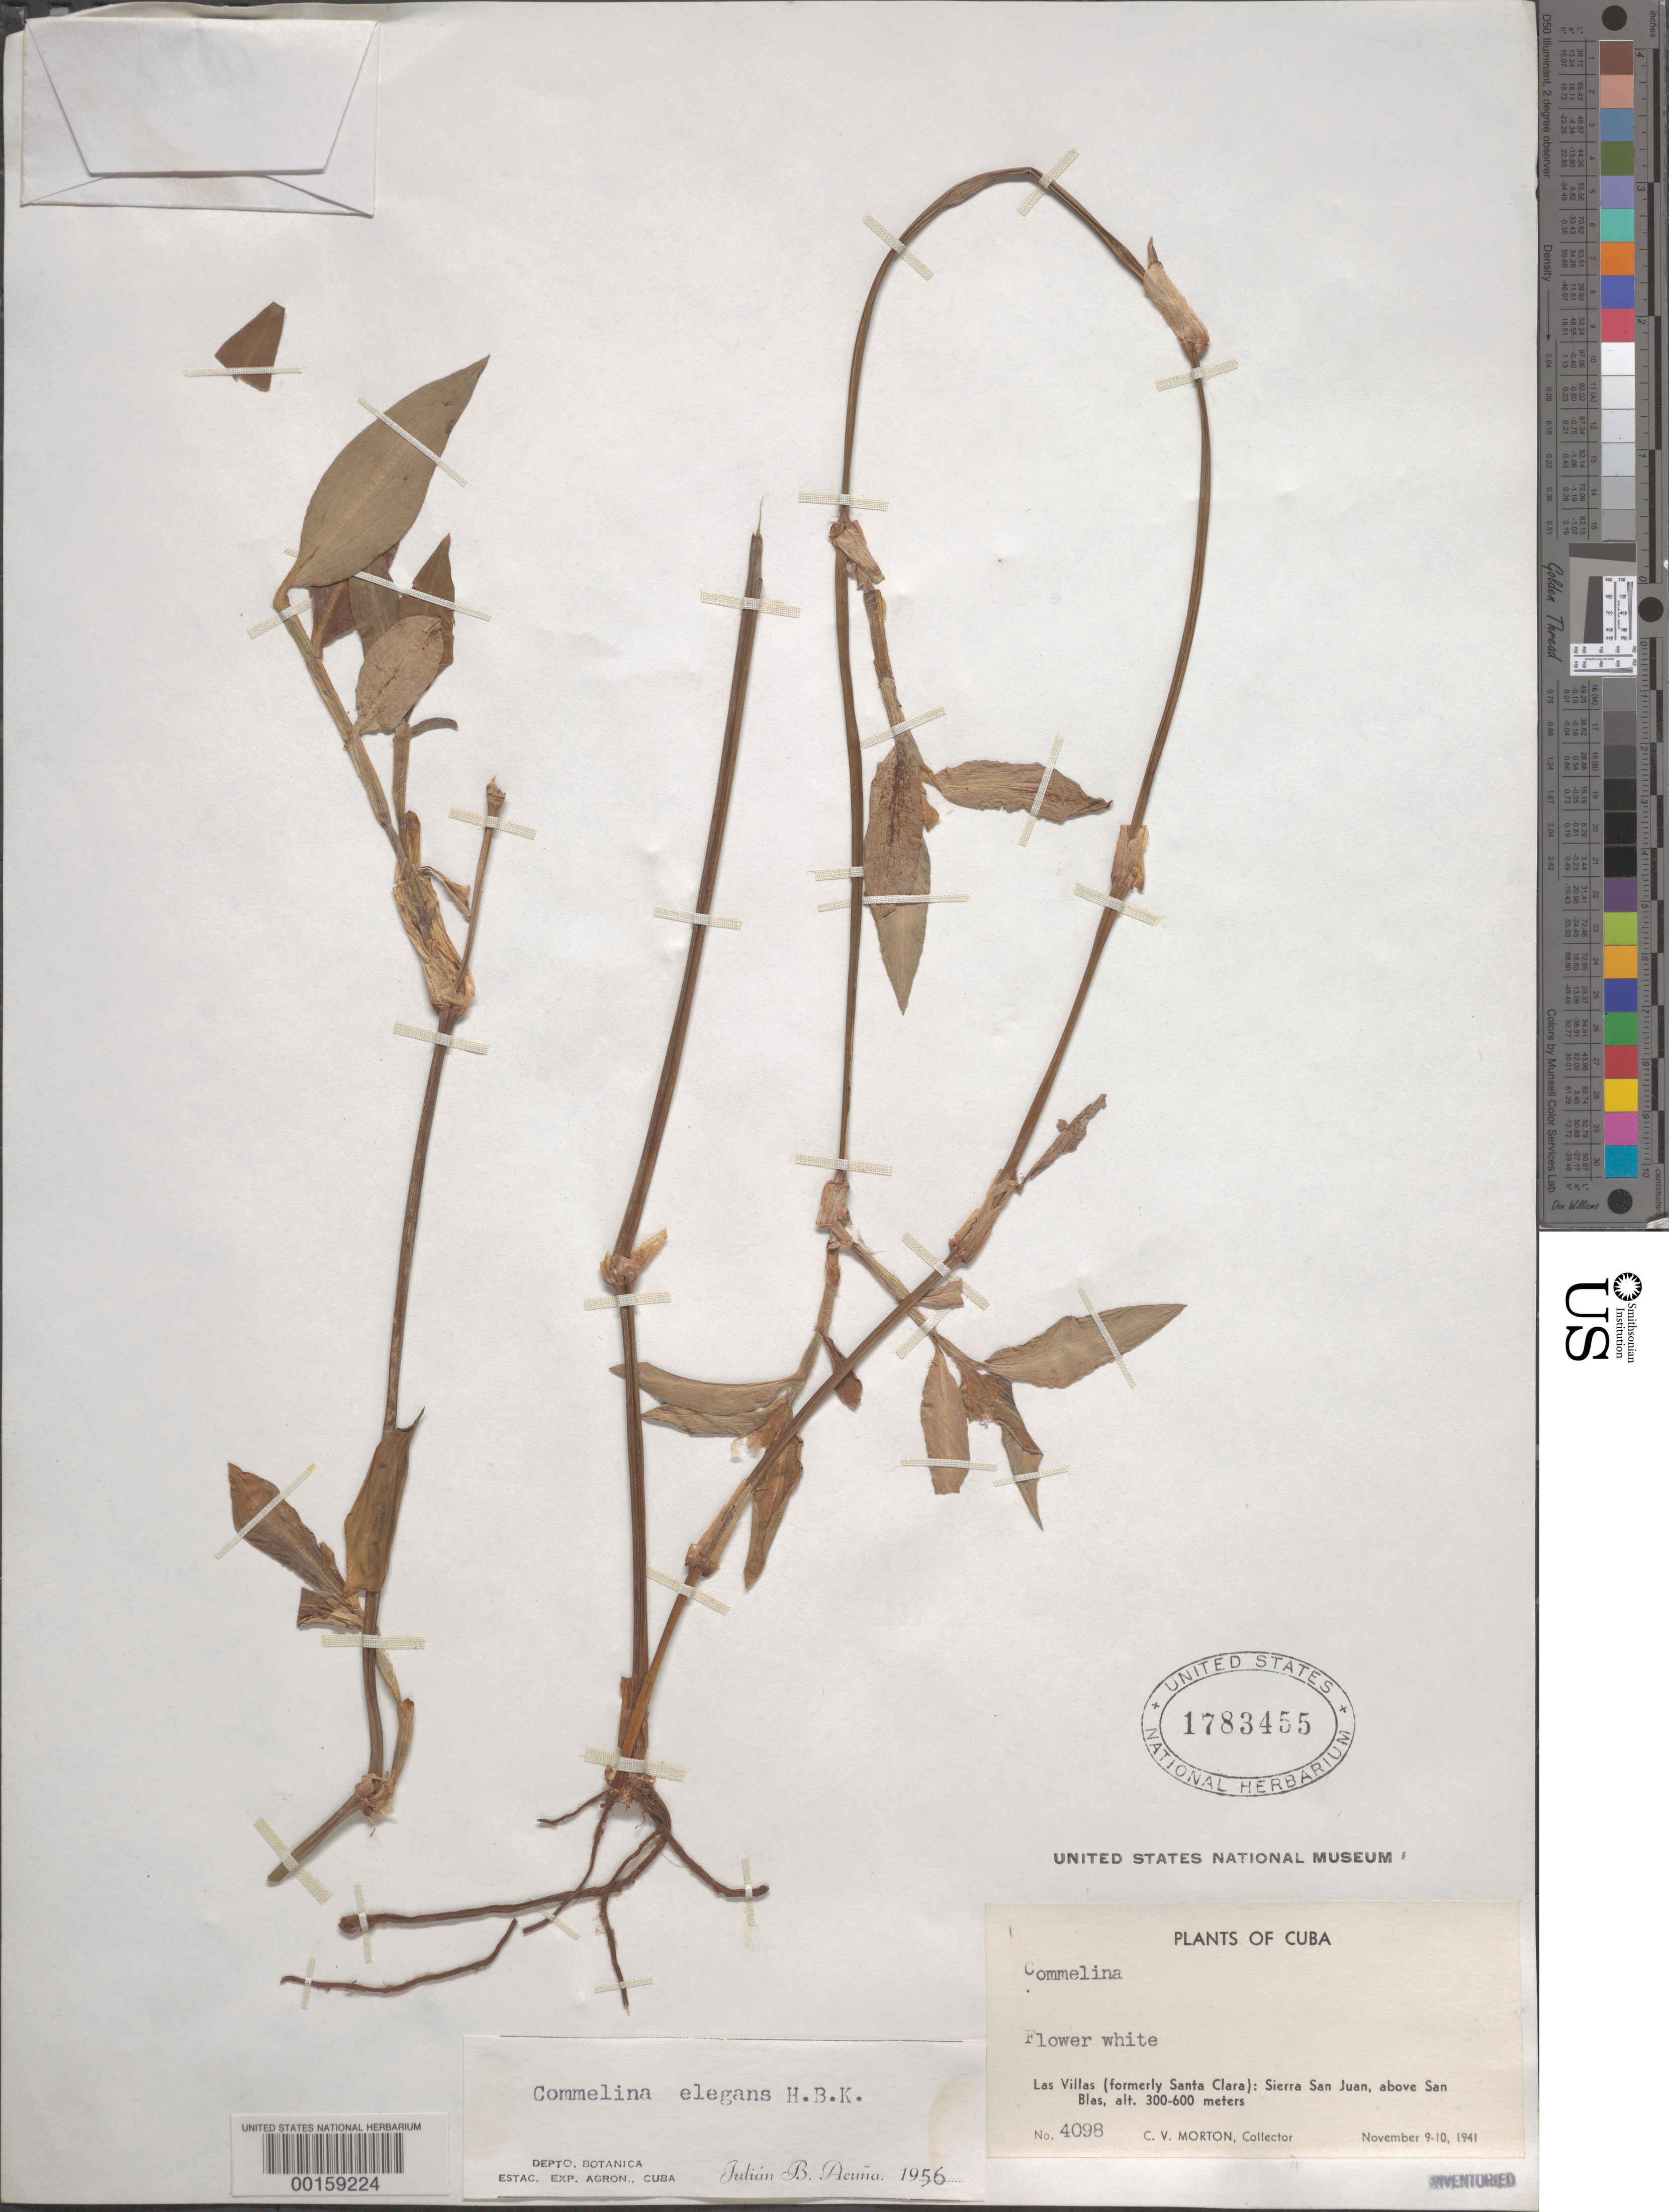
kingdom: Plantae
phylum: Tracheophyta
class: Liliopsida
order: Commelinales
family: Commelinaceae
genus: Commelina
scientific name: Commelina erecta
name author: L.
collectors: C. V. Morton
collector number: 4098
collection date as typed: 09 Nov 1941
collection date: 1941-11-09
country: Cuba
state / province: Las Villas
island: Greater Antilles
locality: Sierra San Juan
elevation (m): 300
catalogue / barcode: US 1783455